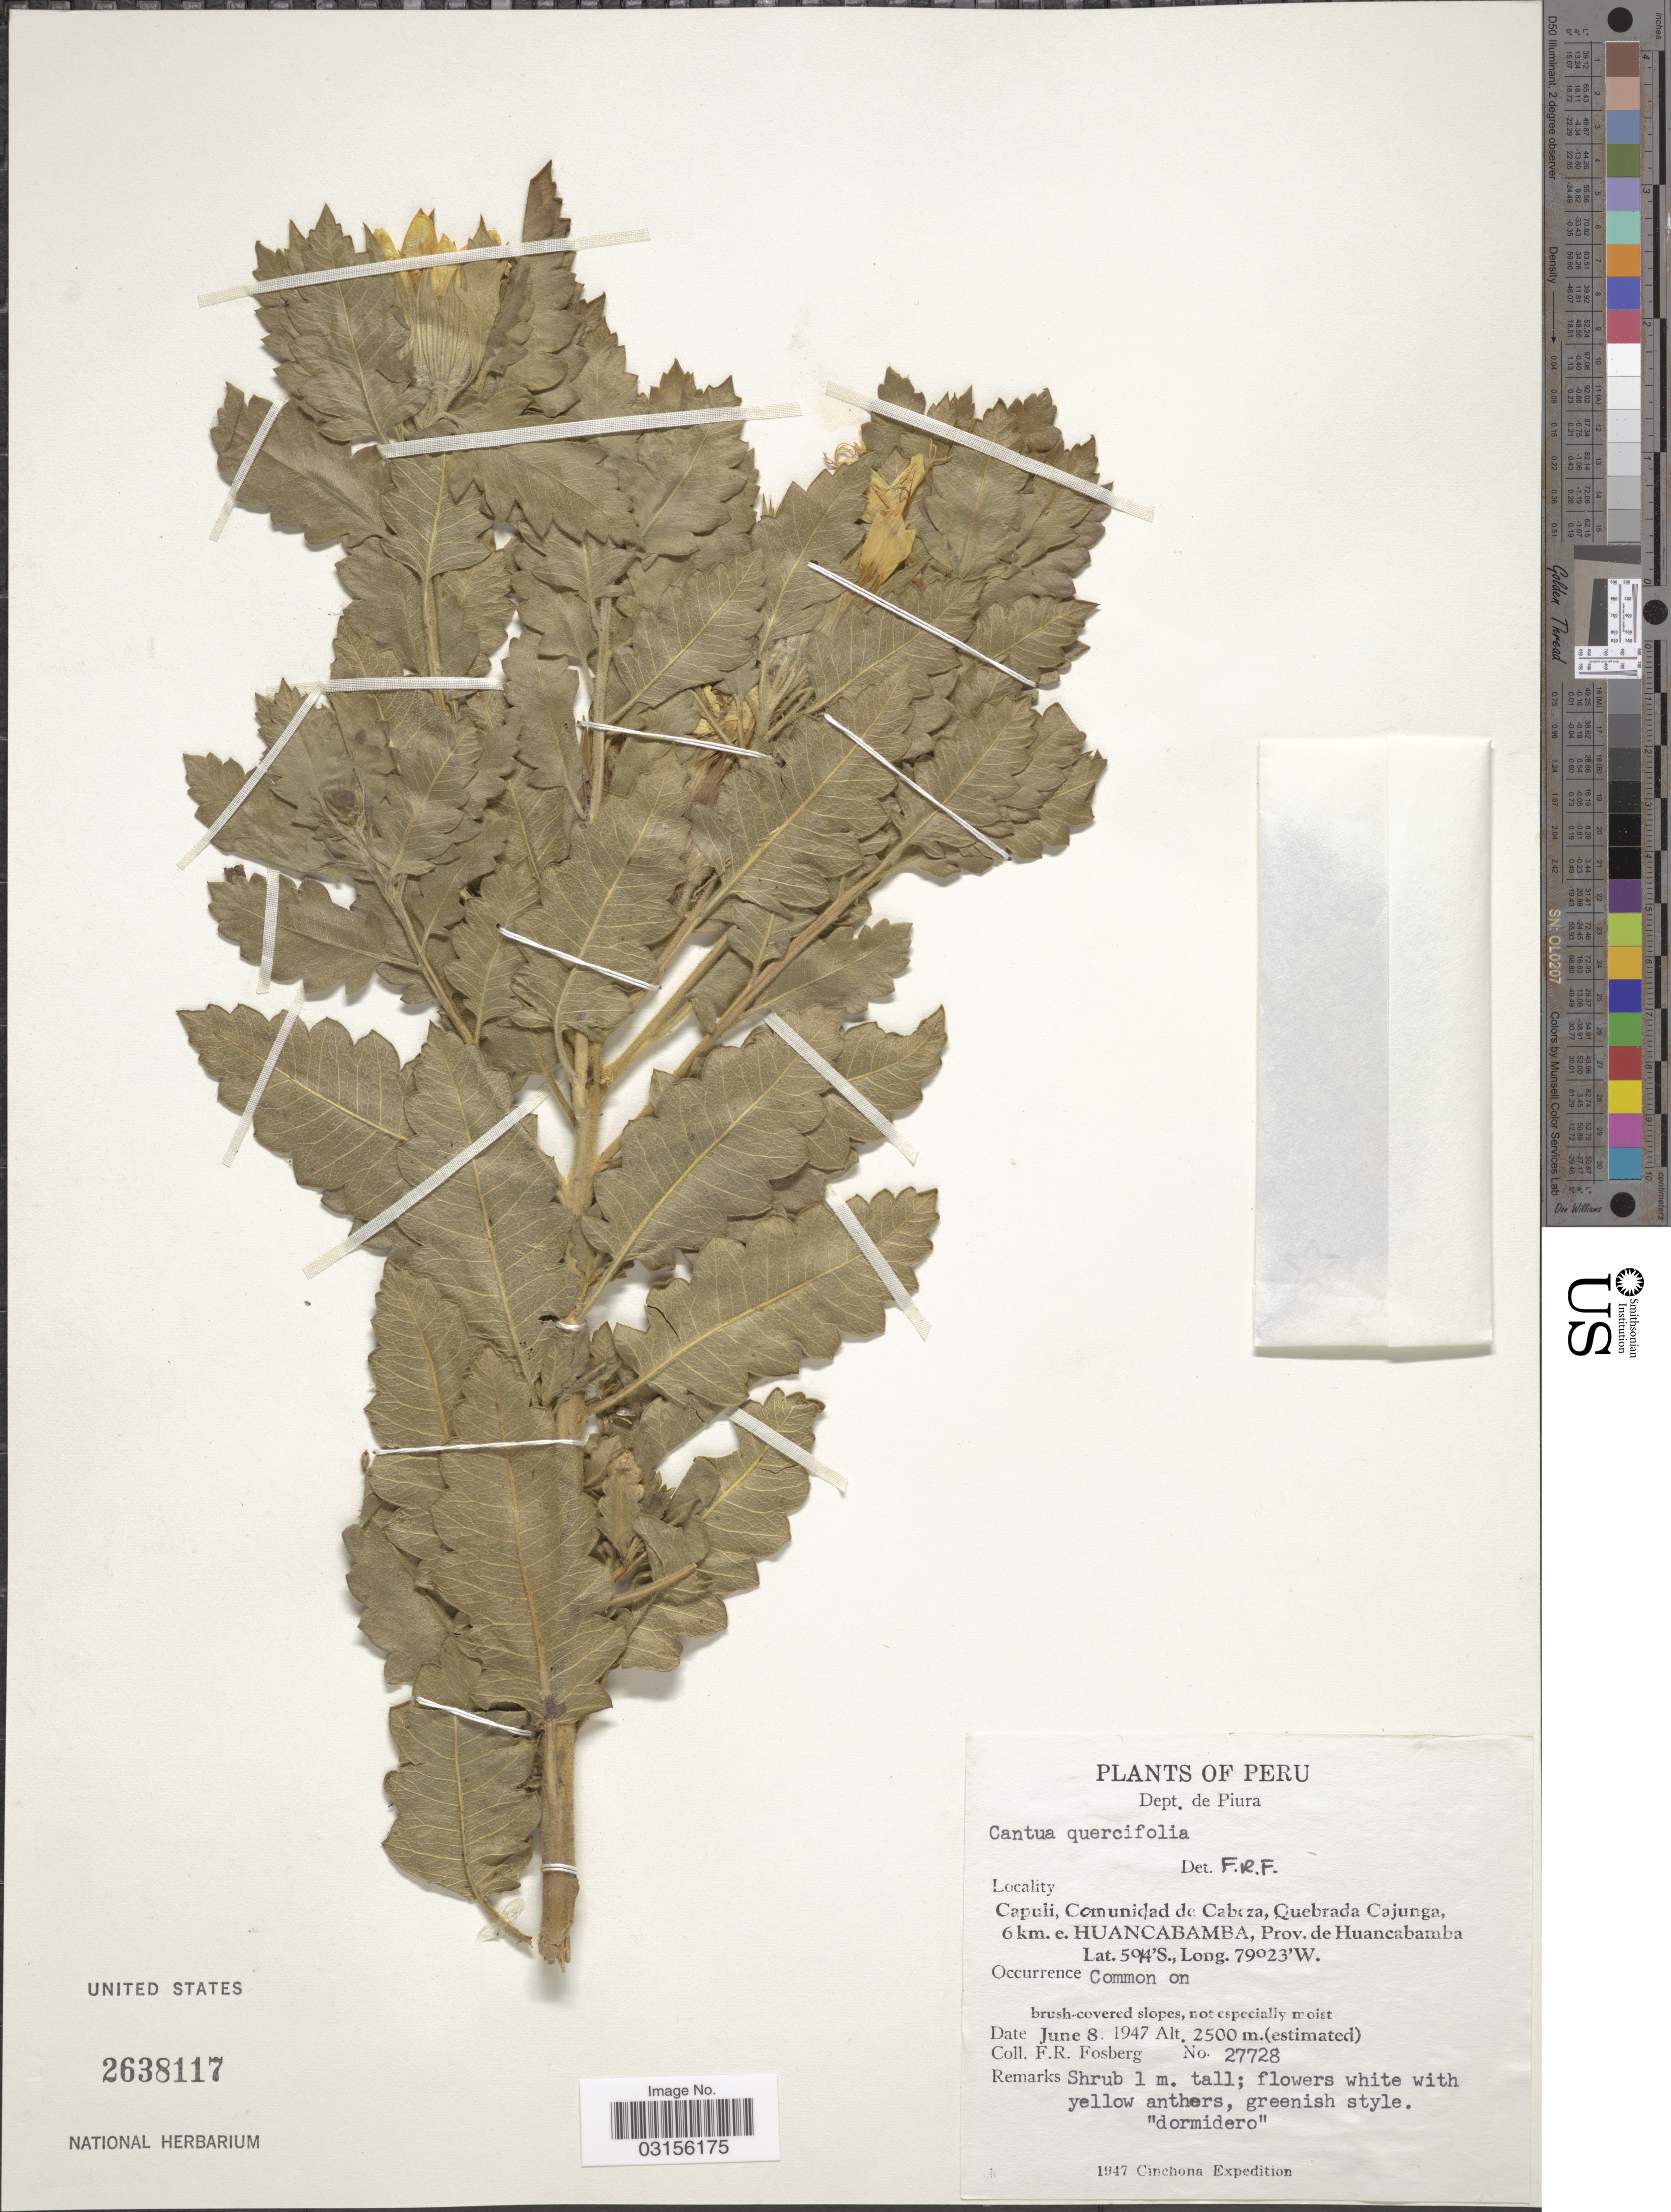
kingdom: Plantae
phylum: Tracheophyta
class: Magnoliopsida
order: Ericales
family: Polemoniaceae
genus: Cantua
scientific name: Cantua quercifolia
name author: Juss.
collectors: F. R. Fosberg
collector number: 27728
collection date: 1947-06-08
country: Peru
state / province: Piura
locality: Dept. de Piura. Capuli, Comunidad de Cabeza, Quebrada Cajunga, 6 km. e. Huancabamba, Prov. de Huancabamba.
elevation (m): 2500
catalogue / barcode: US 2638117